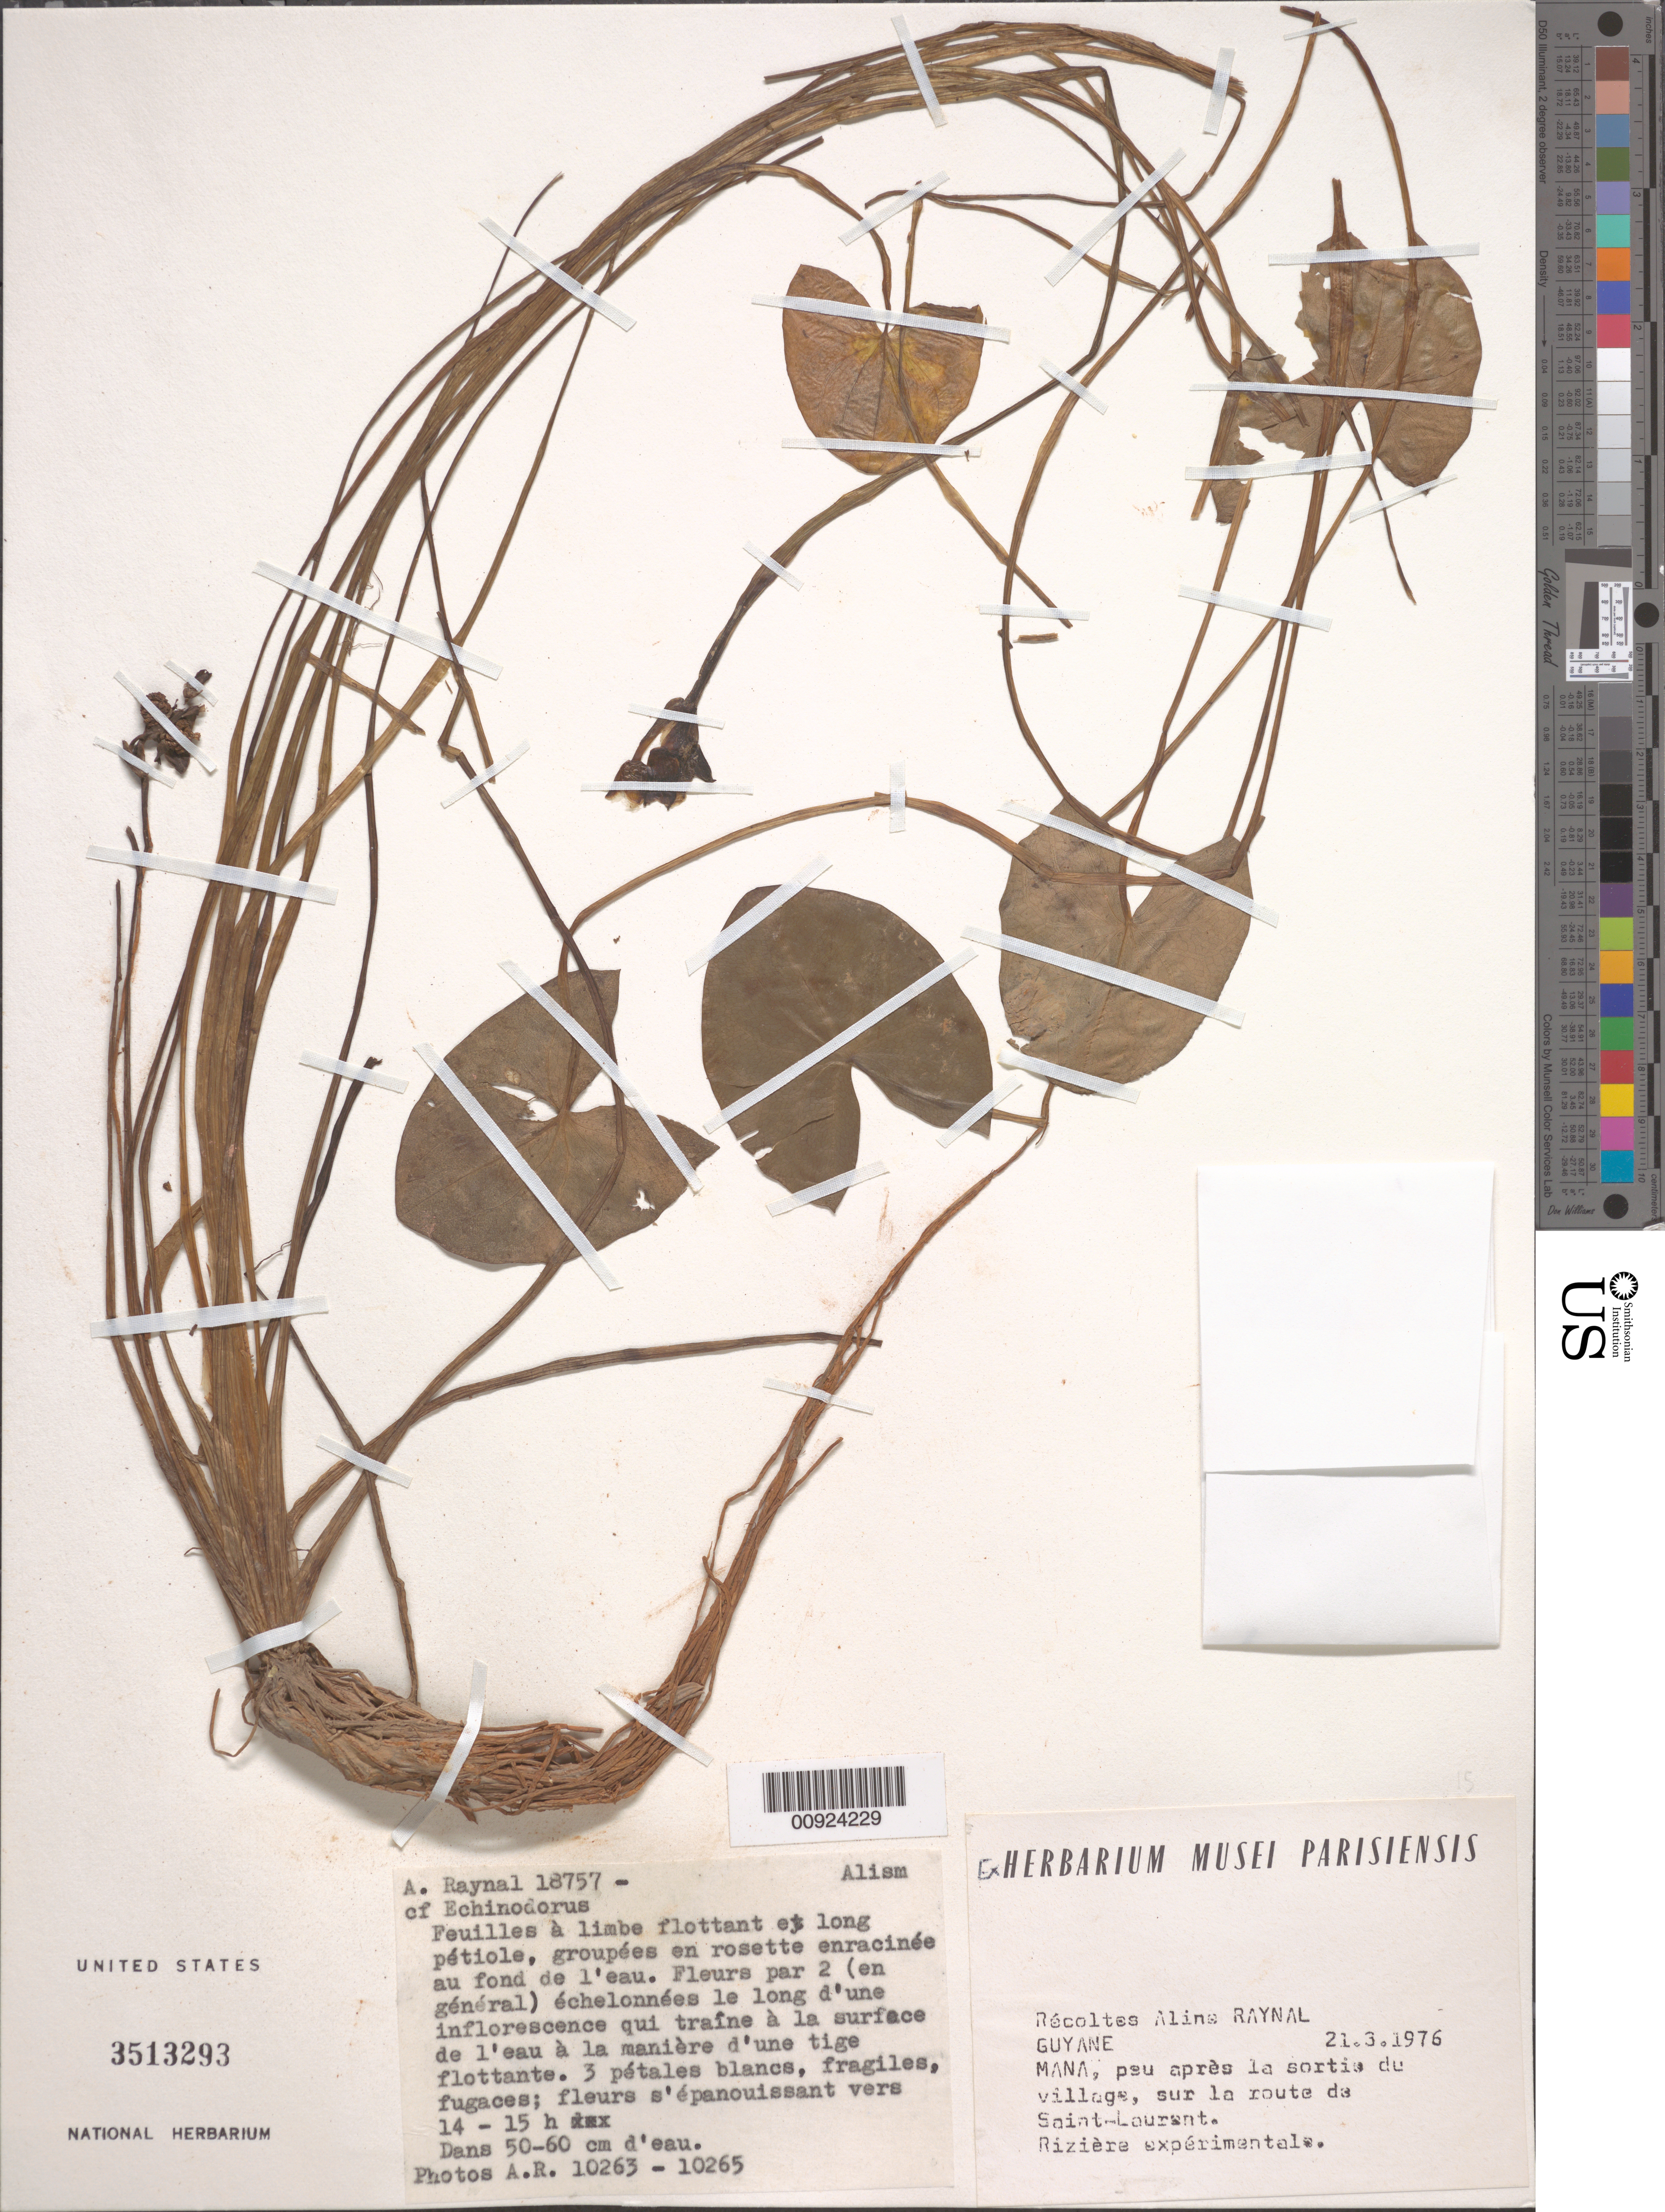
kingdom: Plantae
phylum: Tracheophyta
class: Liliopsida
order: Alismatales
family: Alismataceae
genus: Echinodorus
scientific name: Echinodorus sp.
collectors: A. M. Raynal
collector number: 18757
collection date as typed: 21-Mar-76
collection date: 1976-03-21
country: French Guiana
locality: Mana, peu apres la sortie du village, sur la route de Saint-Laurent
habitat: Riziere experimentale; dans 50-60cm d'eau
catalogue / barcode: US 3513293